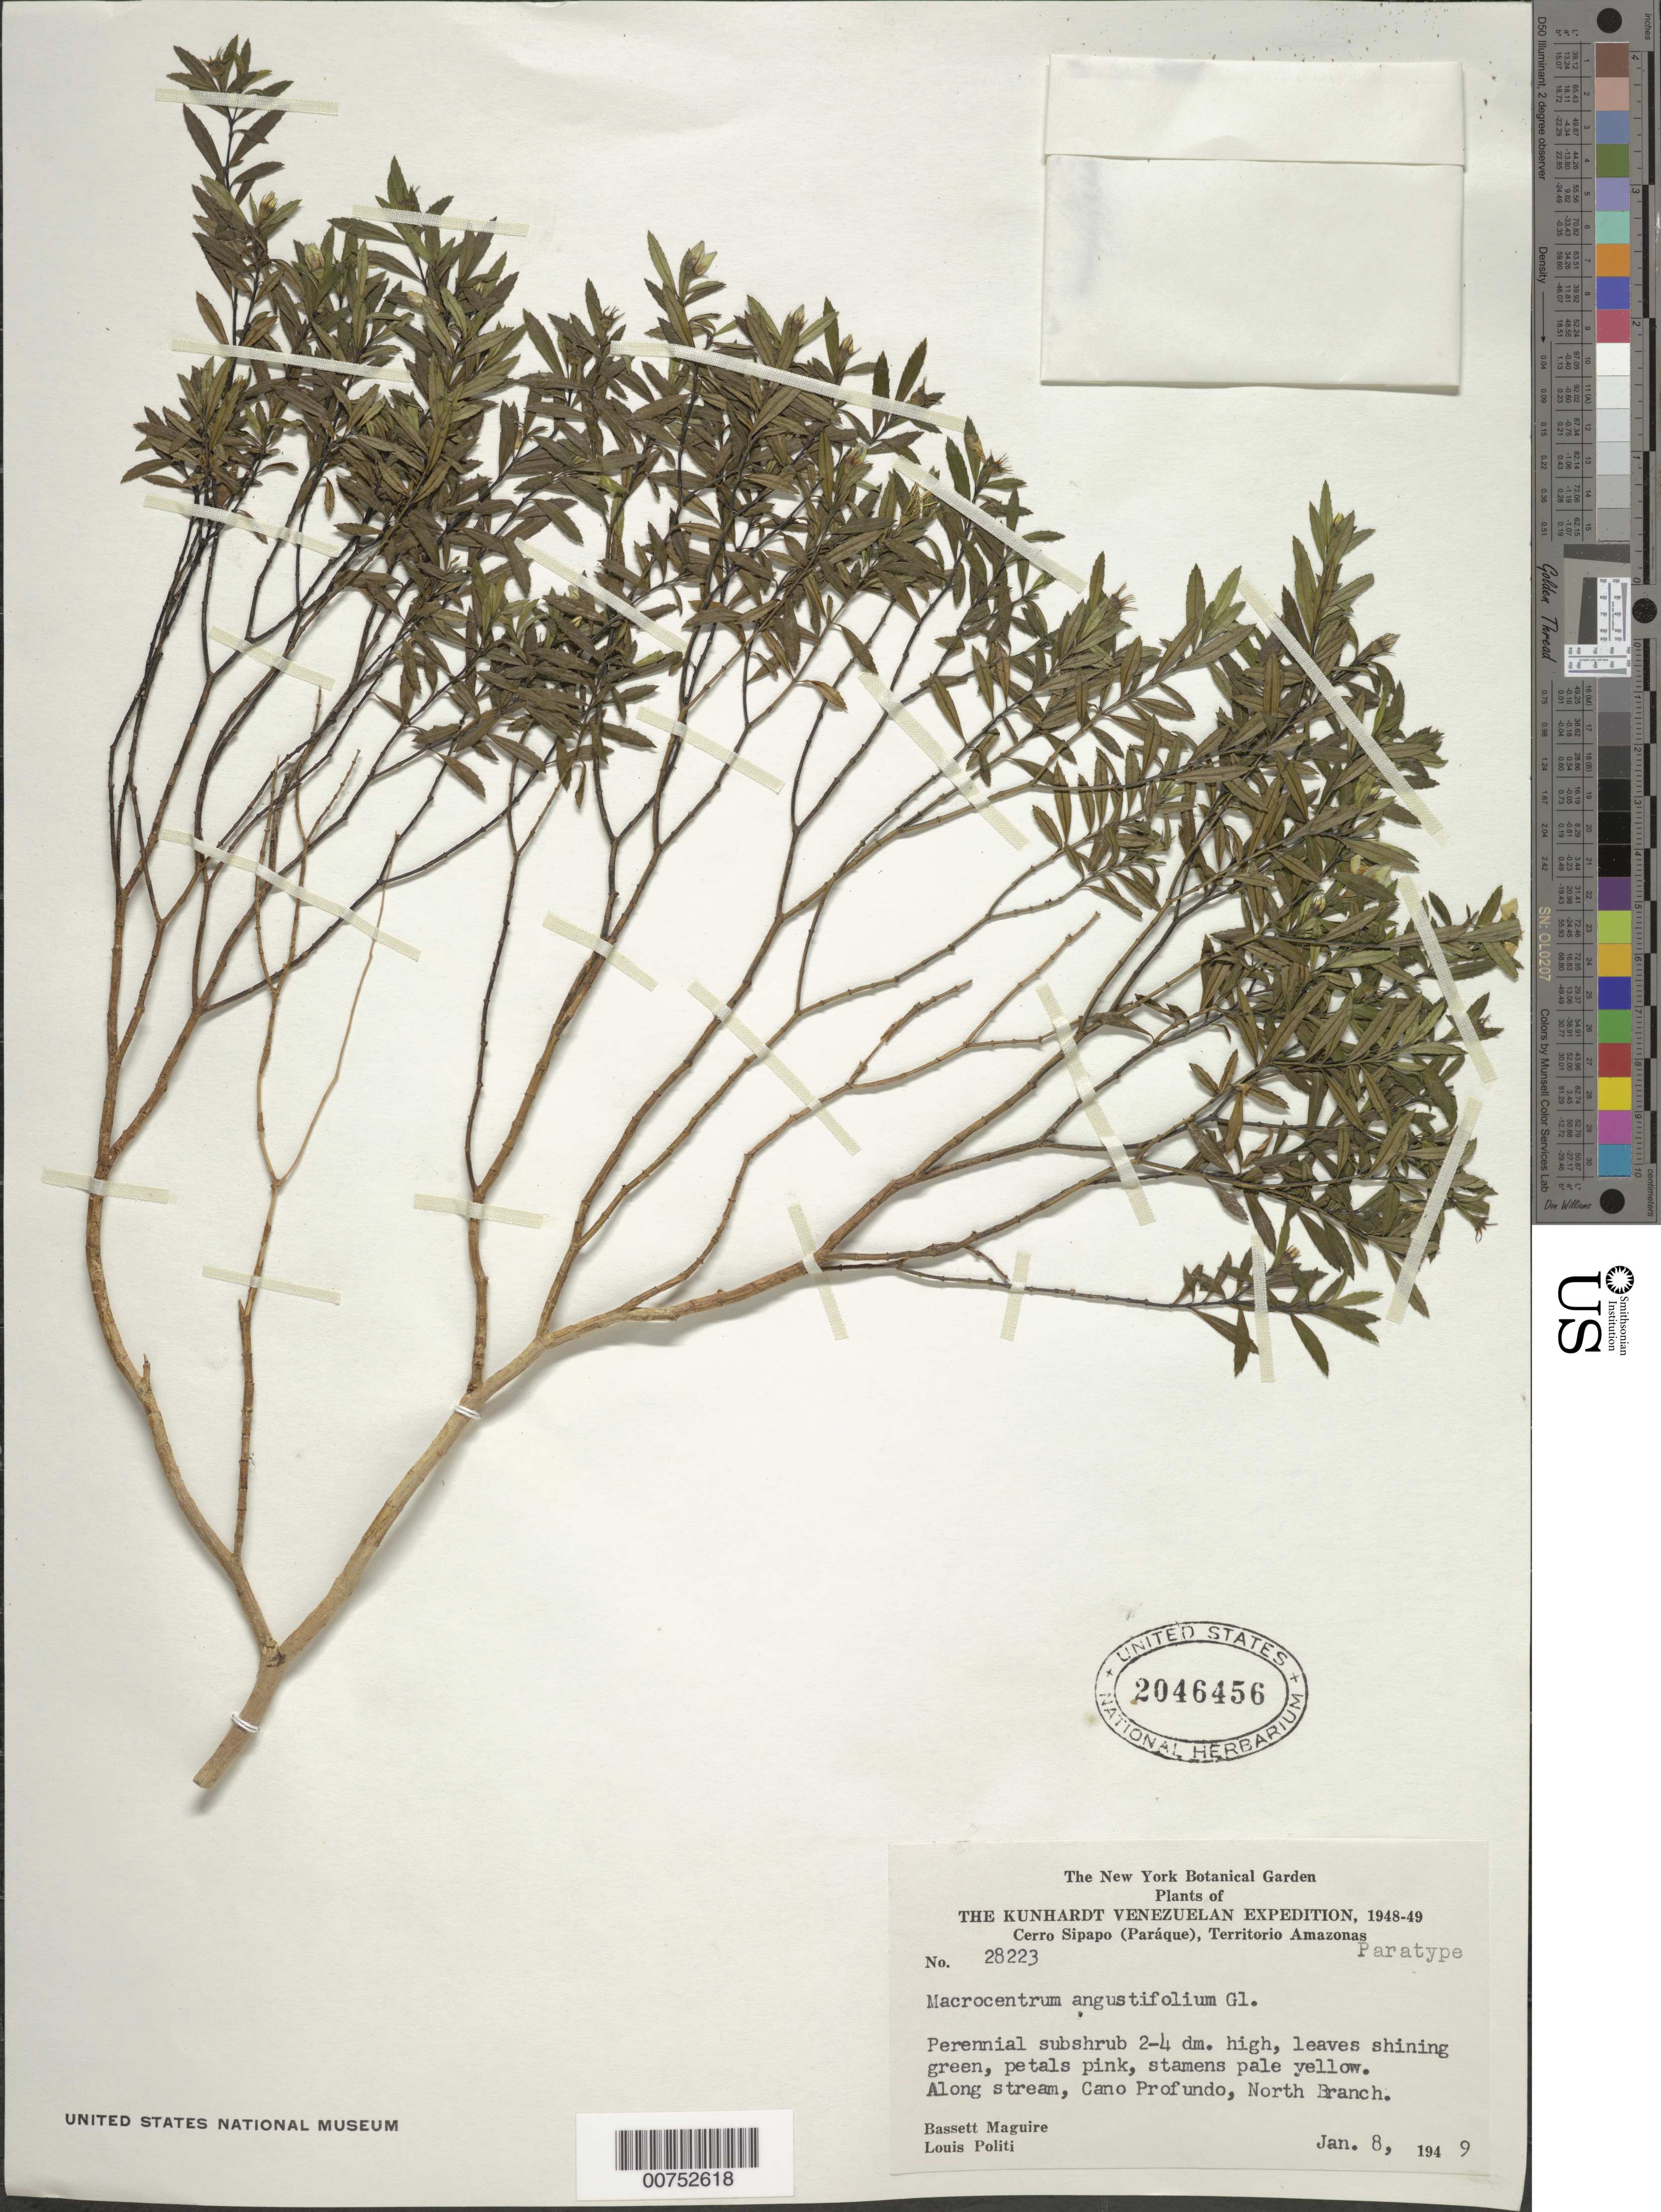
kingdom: Plantae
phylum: Tracheophyta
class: Magnoliopsida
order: Myrtales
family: Melastomataceae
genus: Macrocentrum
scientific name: Macrocentrum angustifolium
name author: Gleason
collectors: B. Maguire & L. Politi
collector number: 28223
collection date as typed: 8-Jan-49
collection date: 1949-01-08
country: Venezuela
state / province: Amazonas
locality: Cerro Sipapo (Paráque), Caño Profundo, north branch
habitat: Along stream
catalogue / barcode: US 2046456